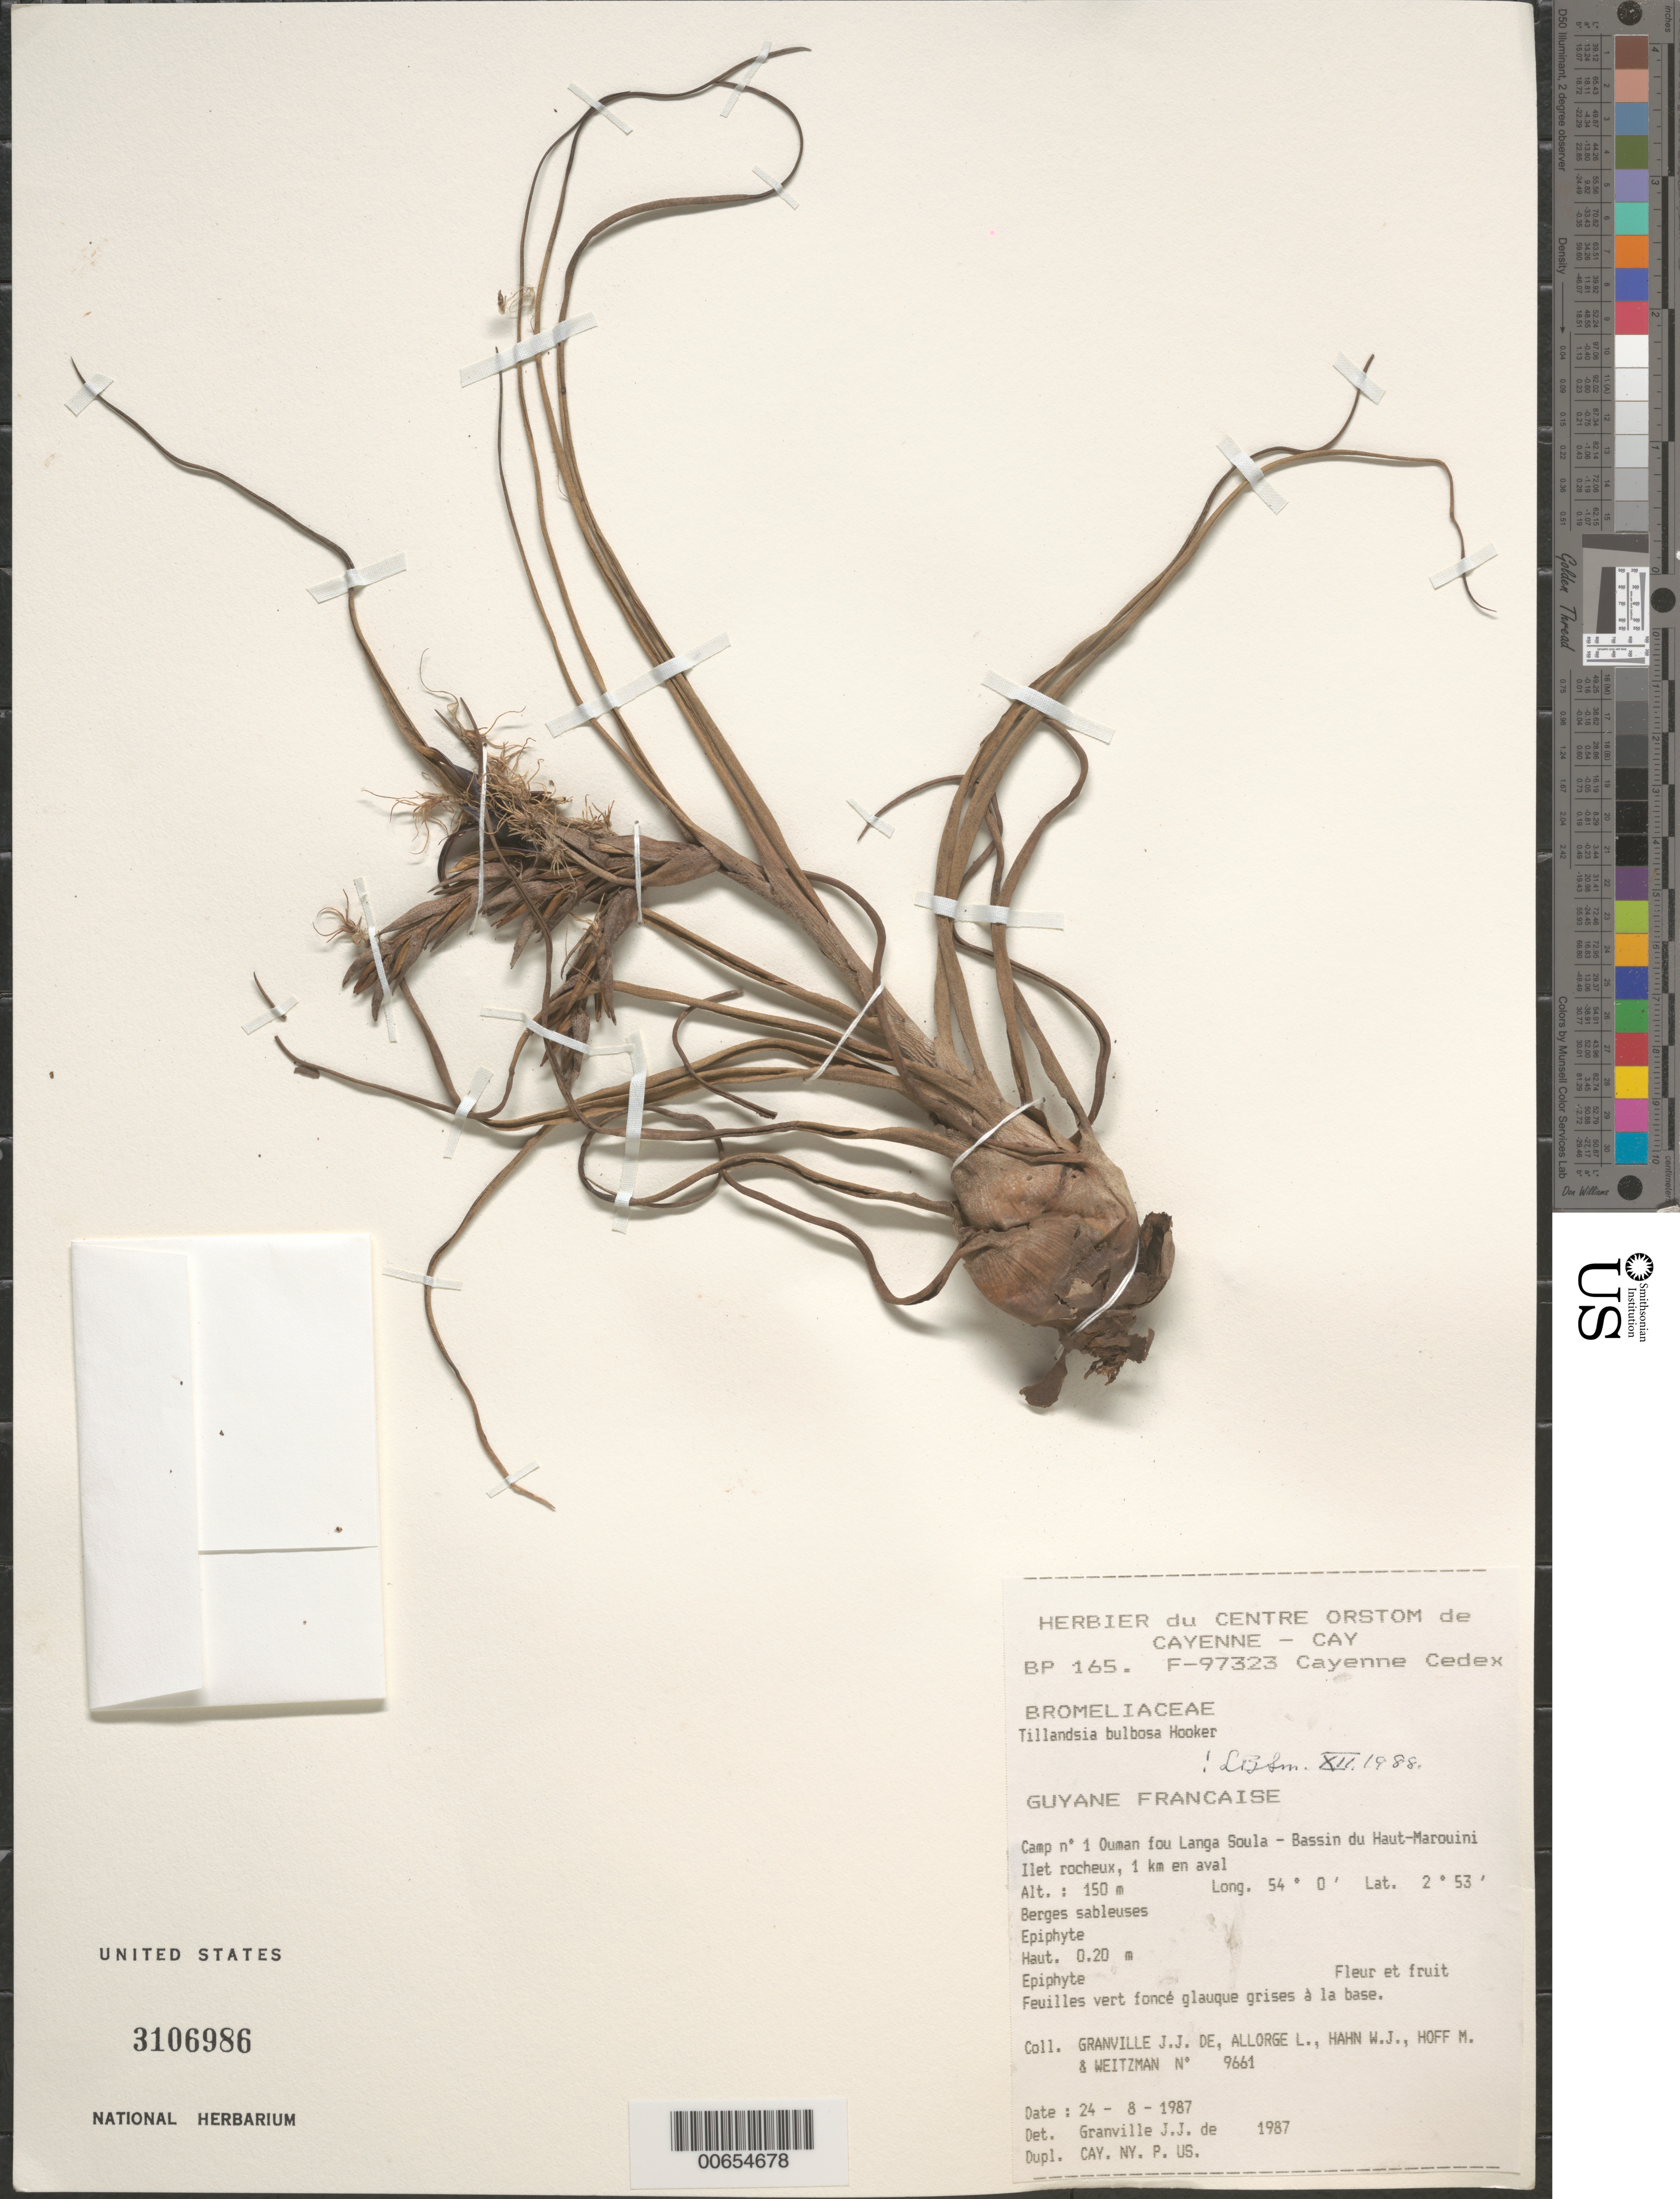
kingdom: Plantae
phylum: Tracheophyta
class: Liliopsida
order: Poales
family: Bromeliaceae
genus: Tillandsia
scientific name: Tillandsia bulbosa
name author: Hook.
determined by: Smith, Lyman B., (US), NMNH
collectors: J.-J. de Granville, L. Allorge, W. J. Hahn, M. Hoff & A. L. Weitzman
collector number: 9661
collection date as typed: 24-Aug-87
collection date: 1987-08-24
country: French Guiana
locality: Ouman fou Langa Soula, Camp #1, Bassin du Haut-Marouini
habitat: Berges sableuses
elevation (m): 150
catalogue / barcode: US 3106986